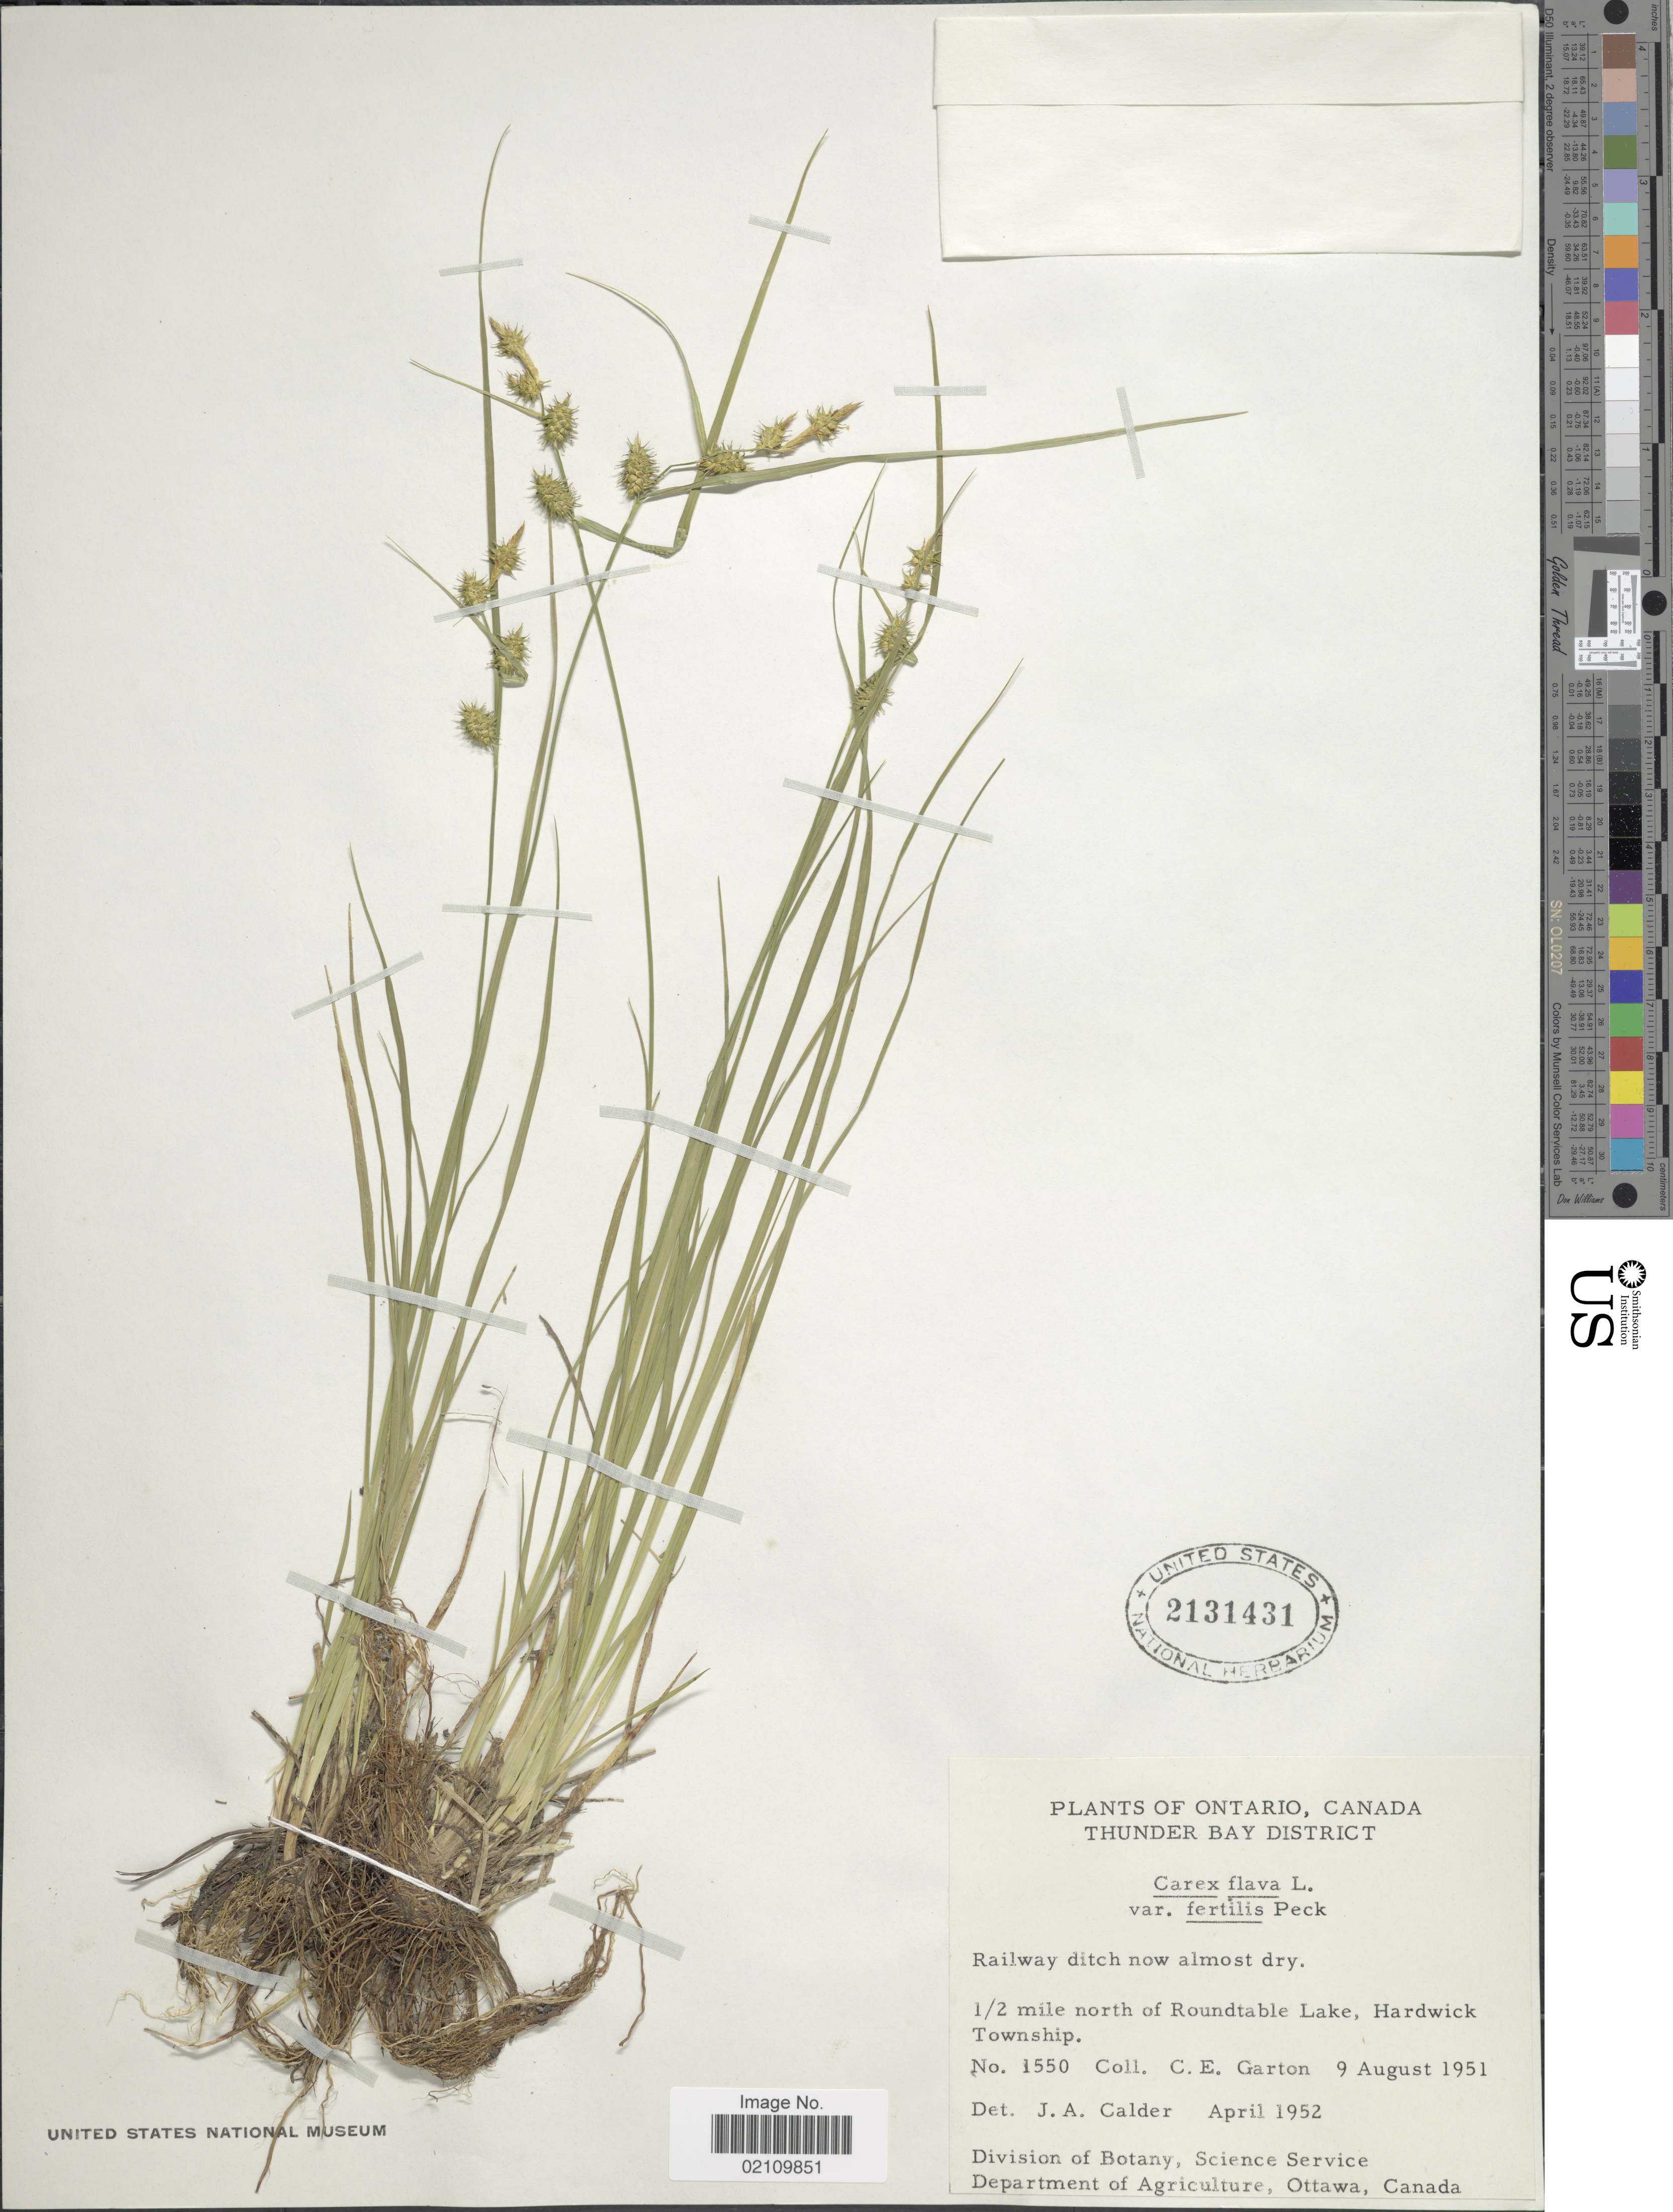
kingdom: Plantae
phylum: Tracheophyta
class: Liliopsida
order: Poales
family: Cyperaceae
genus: Carex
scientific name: Carex flava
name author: L.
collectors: C. E. Garton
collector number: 1550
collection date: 1951-08-09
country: Canada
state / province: Ontario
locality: Thunder Bay District. 1/2 mile north of Roundtable Lake, Hardwick Township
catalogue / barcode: US 2131431